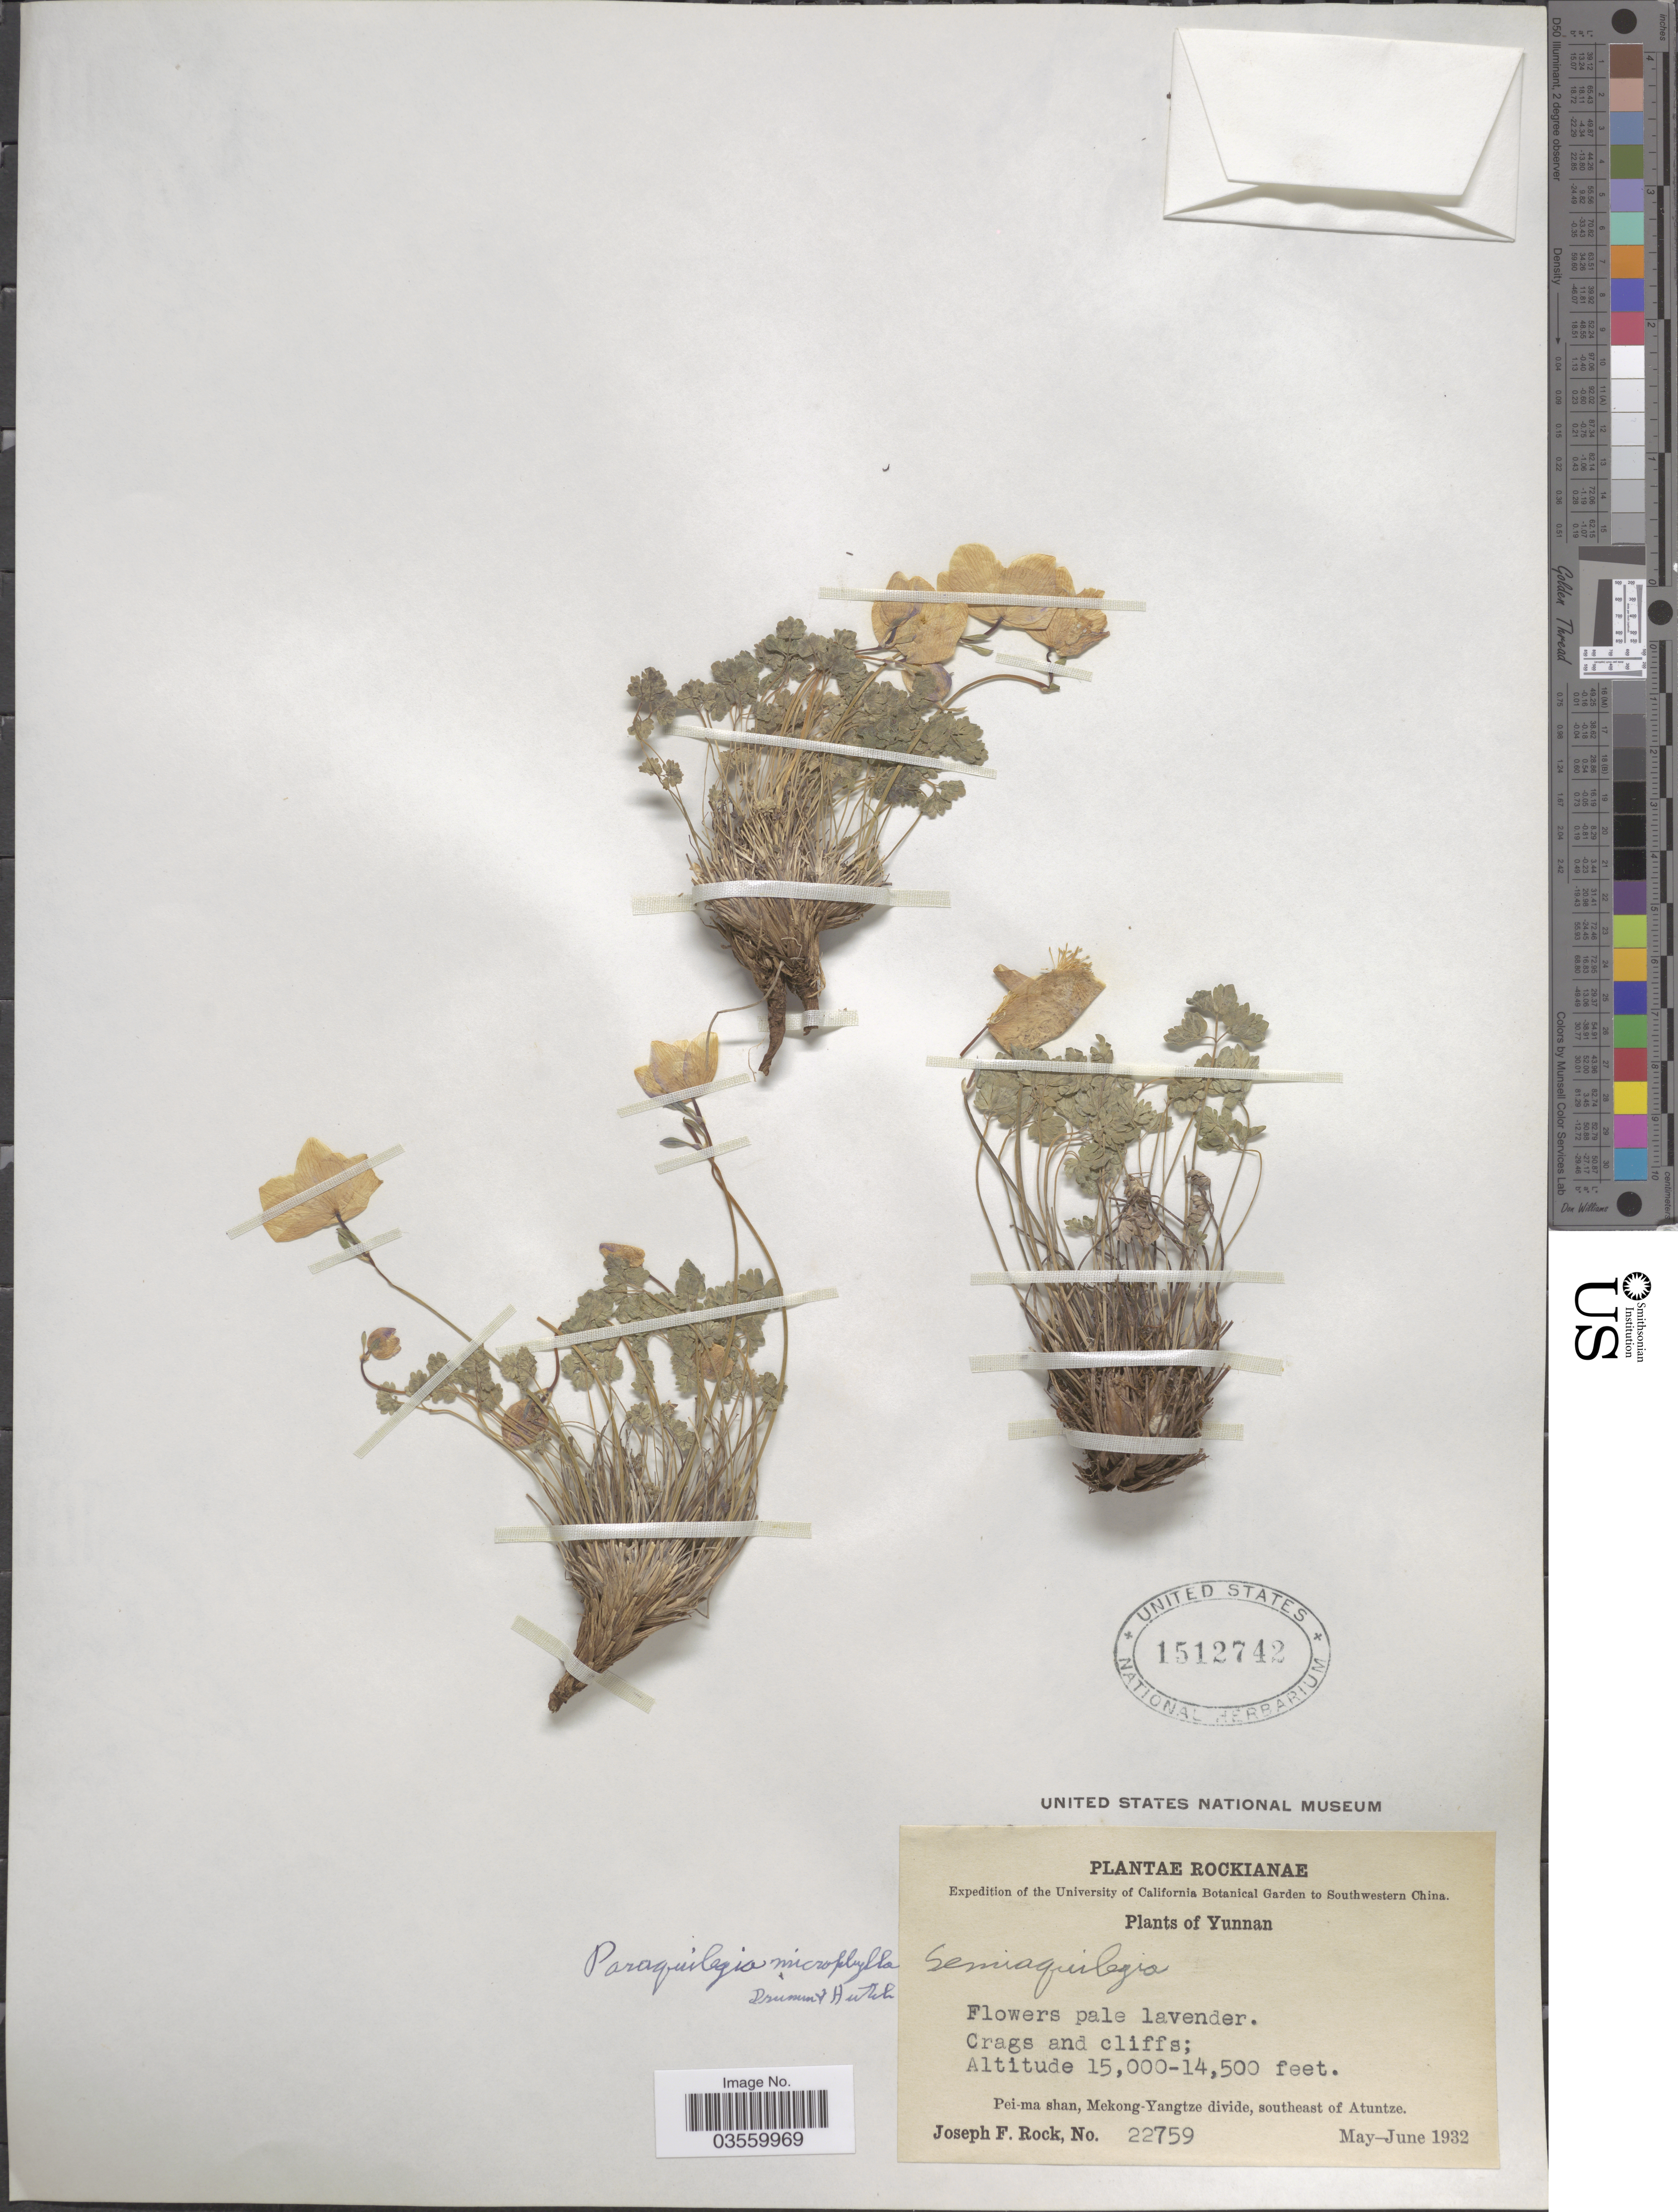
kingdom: Plantae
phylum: Tracheophyta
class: Magnoliopsida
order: Ranunculales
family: Ranunculaceae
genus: Paraquilegia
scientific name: Paraquilegia microphylla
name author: (Royle) J.R. Drumm. & Hutch.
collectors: J. F. Rock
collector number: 22759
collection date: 1932-05/1932-06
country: China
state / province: Yunnan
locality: Southwestern China. Pei-ma shan, Mekong-Yangtze divide, southeast of Atuntze.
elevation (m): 4420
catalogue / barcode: US 1512742